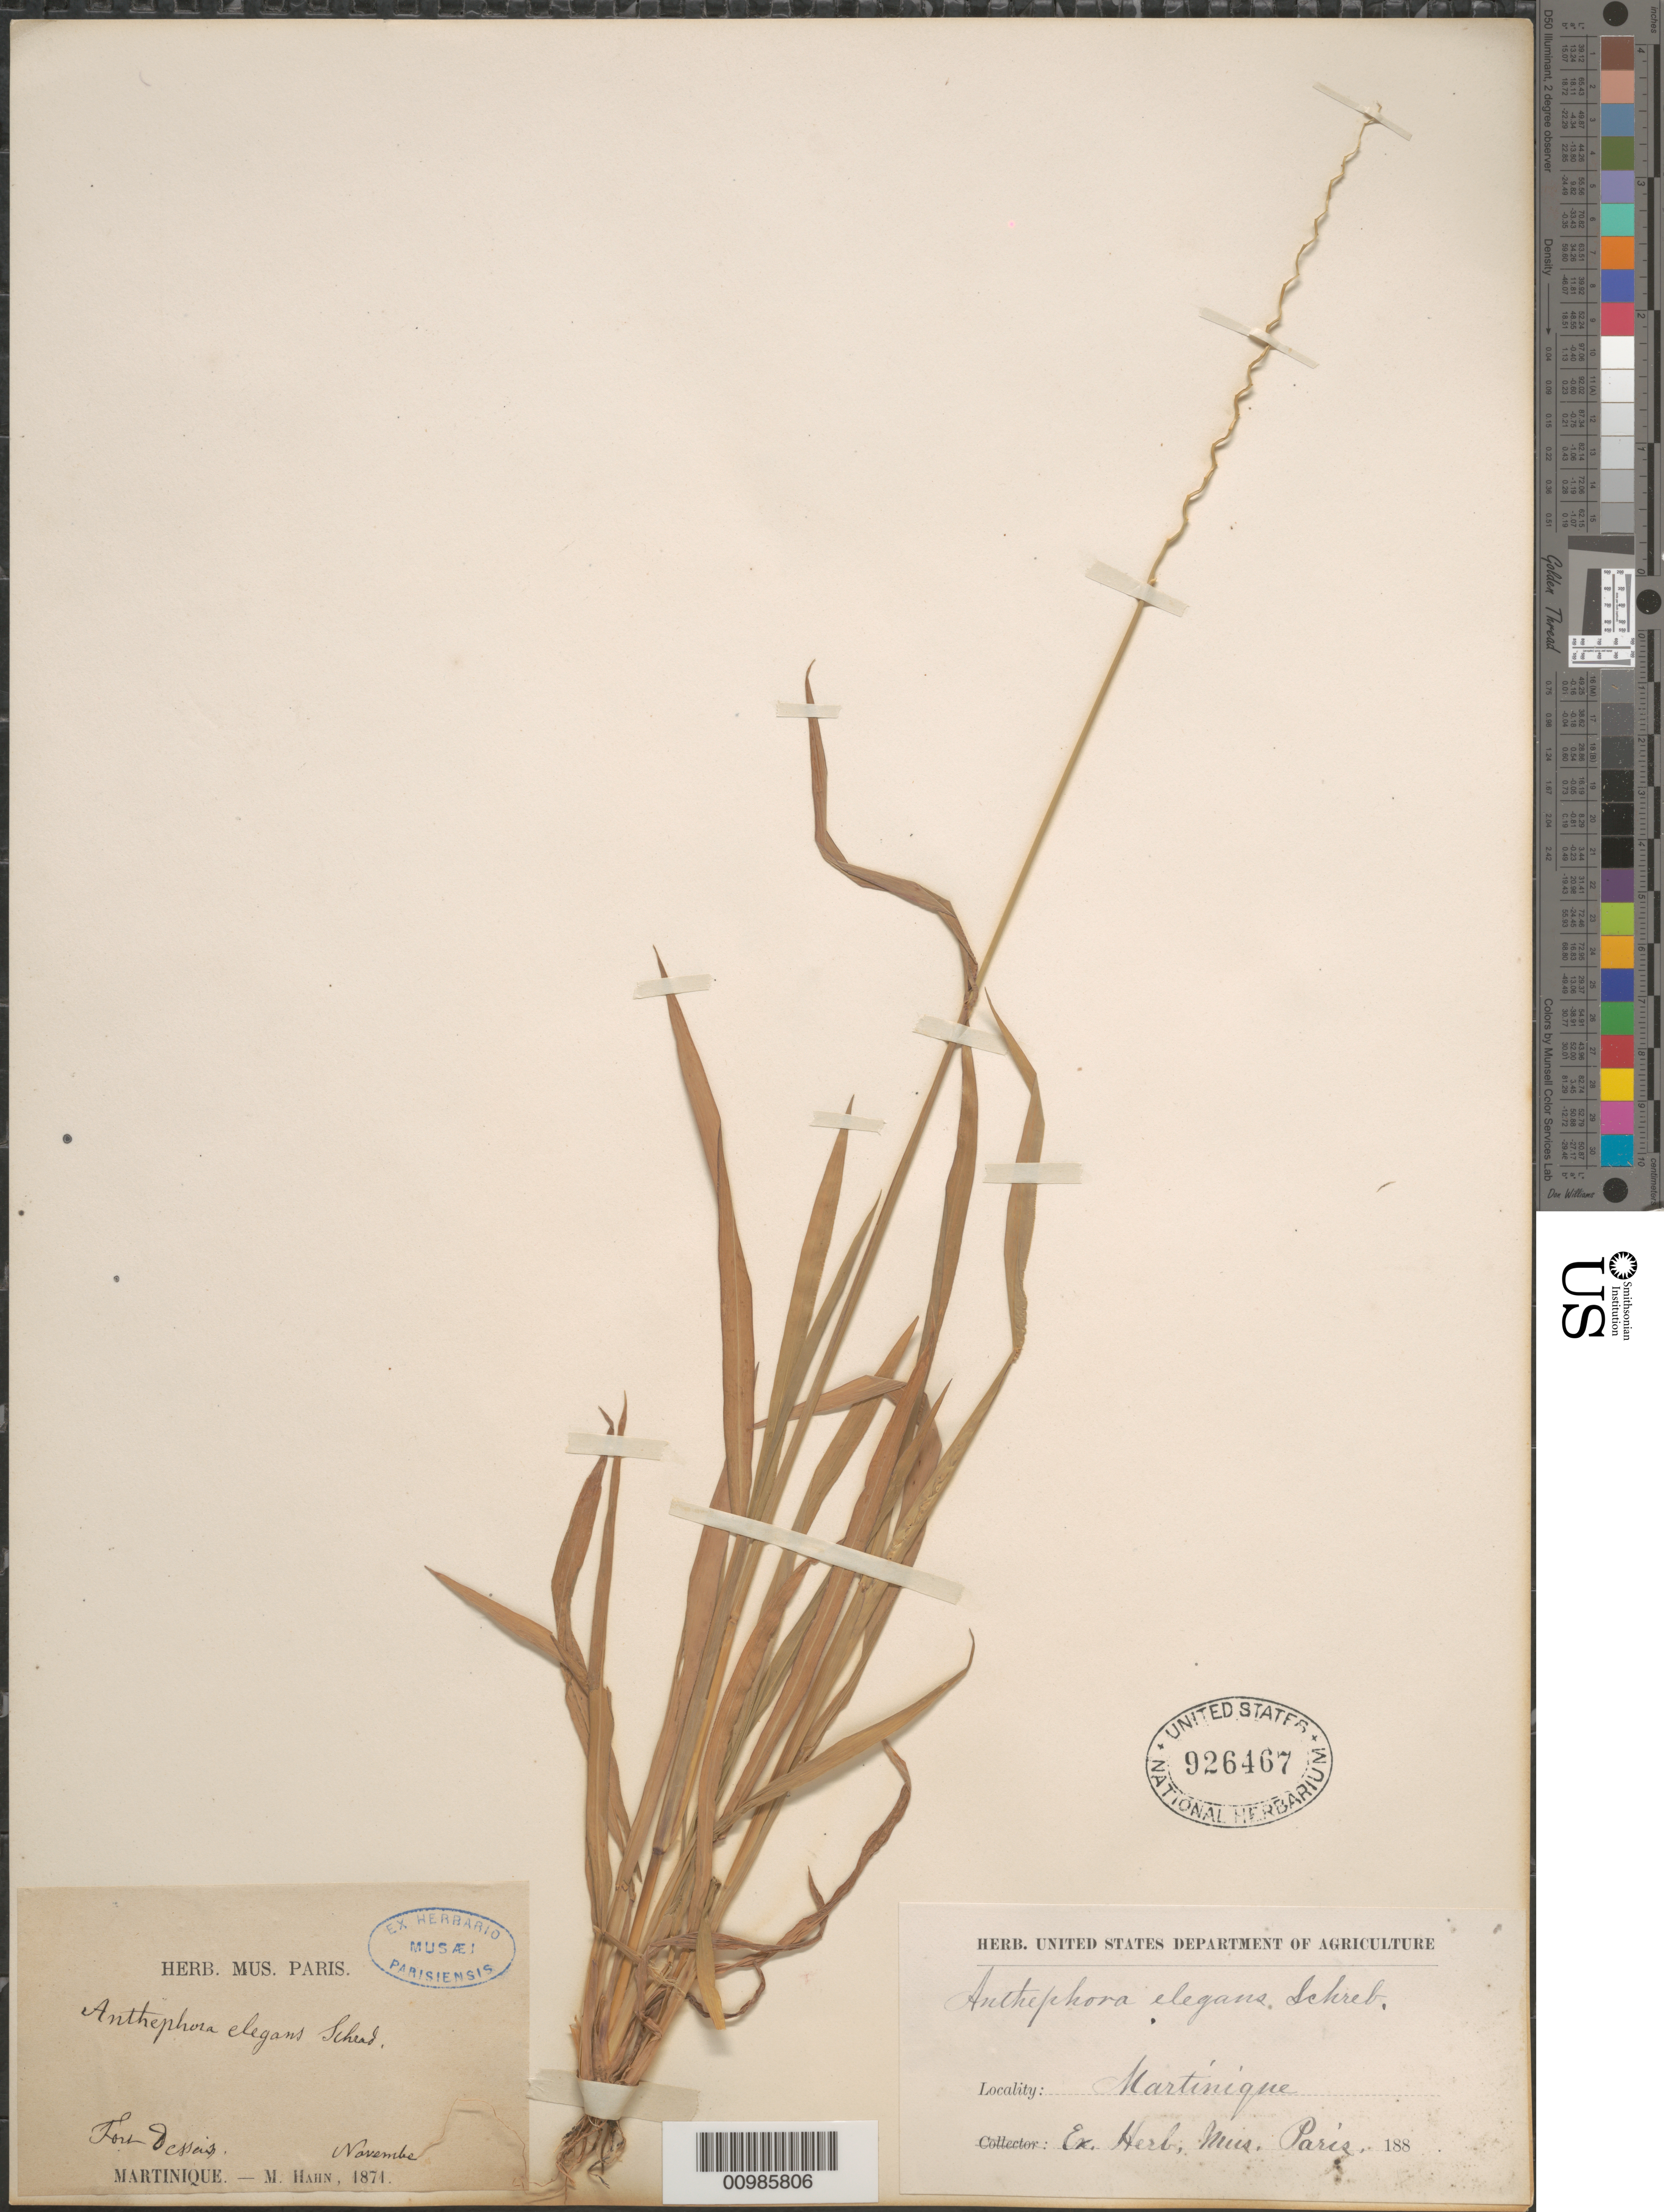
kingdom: Plantae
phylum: Tracheophyta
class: Liliopsida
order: Poales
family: Poaceae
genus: Anthephora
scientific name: Anthephora hermaphrodita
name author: (L.) Kuntze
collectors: M. Hahn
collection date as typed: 1871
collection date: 1871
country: Martinique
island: Martinique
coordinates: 0 N, 0 E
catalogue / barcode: US 926467